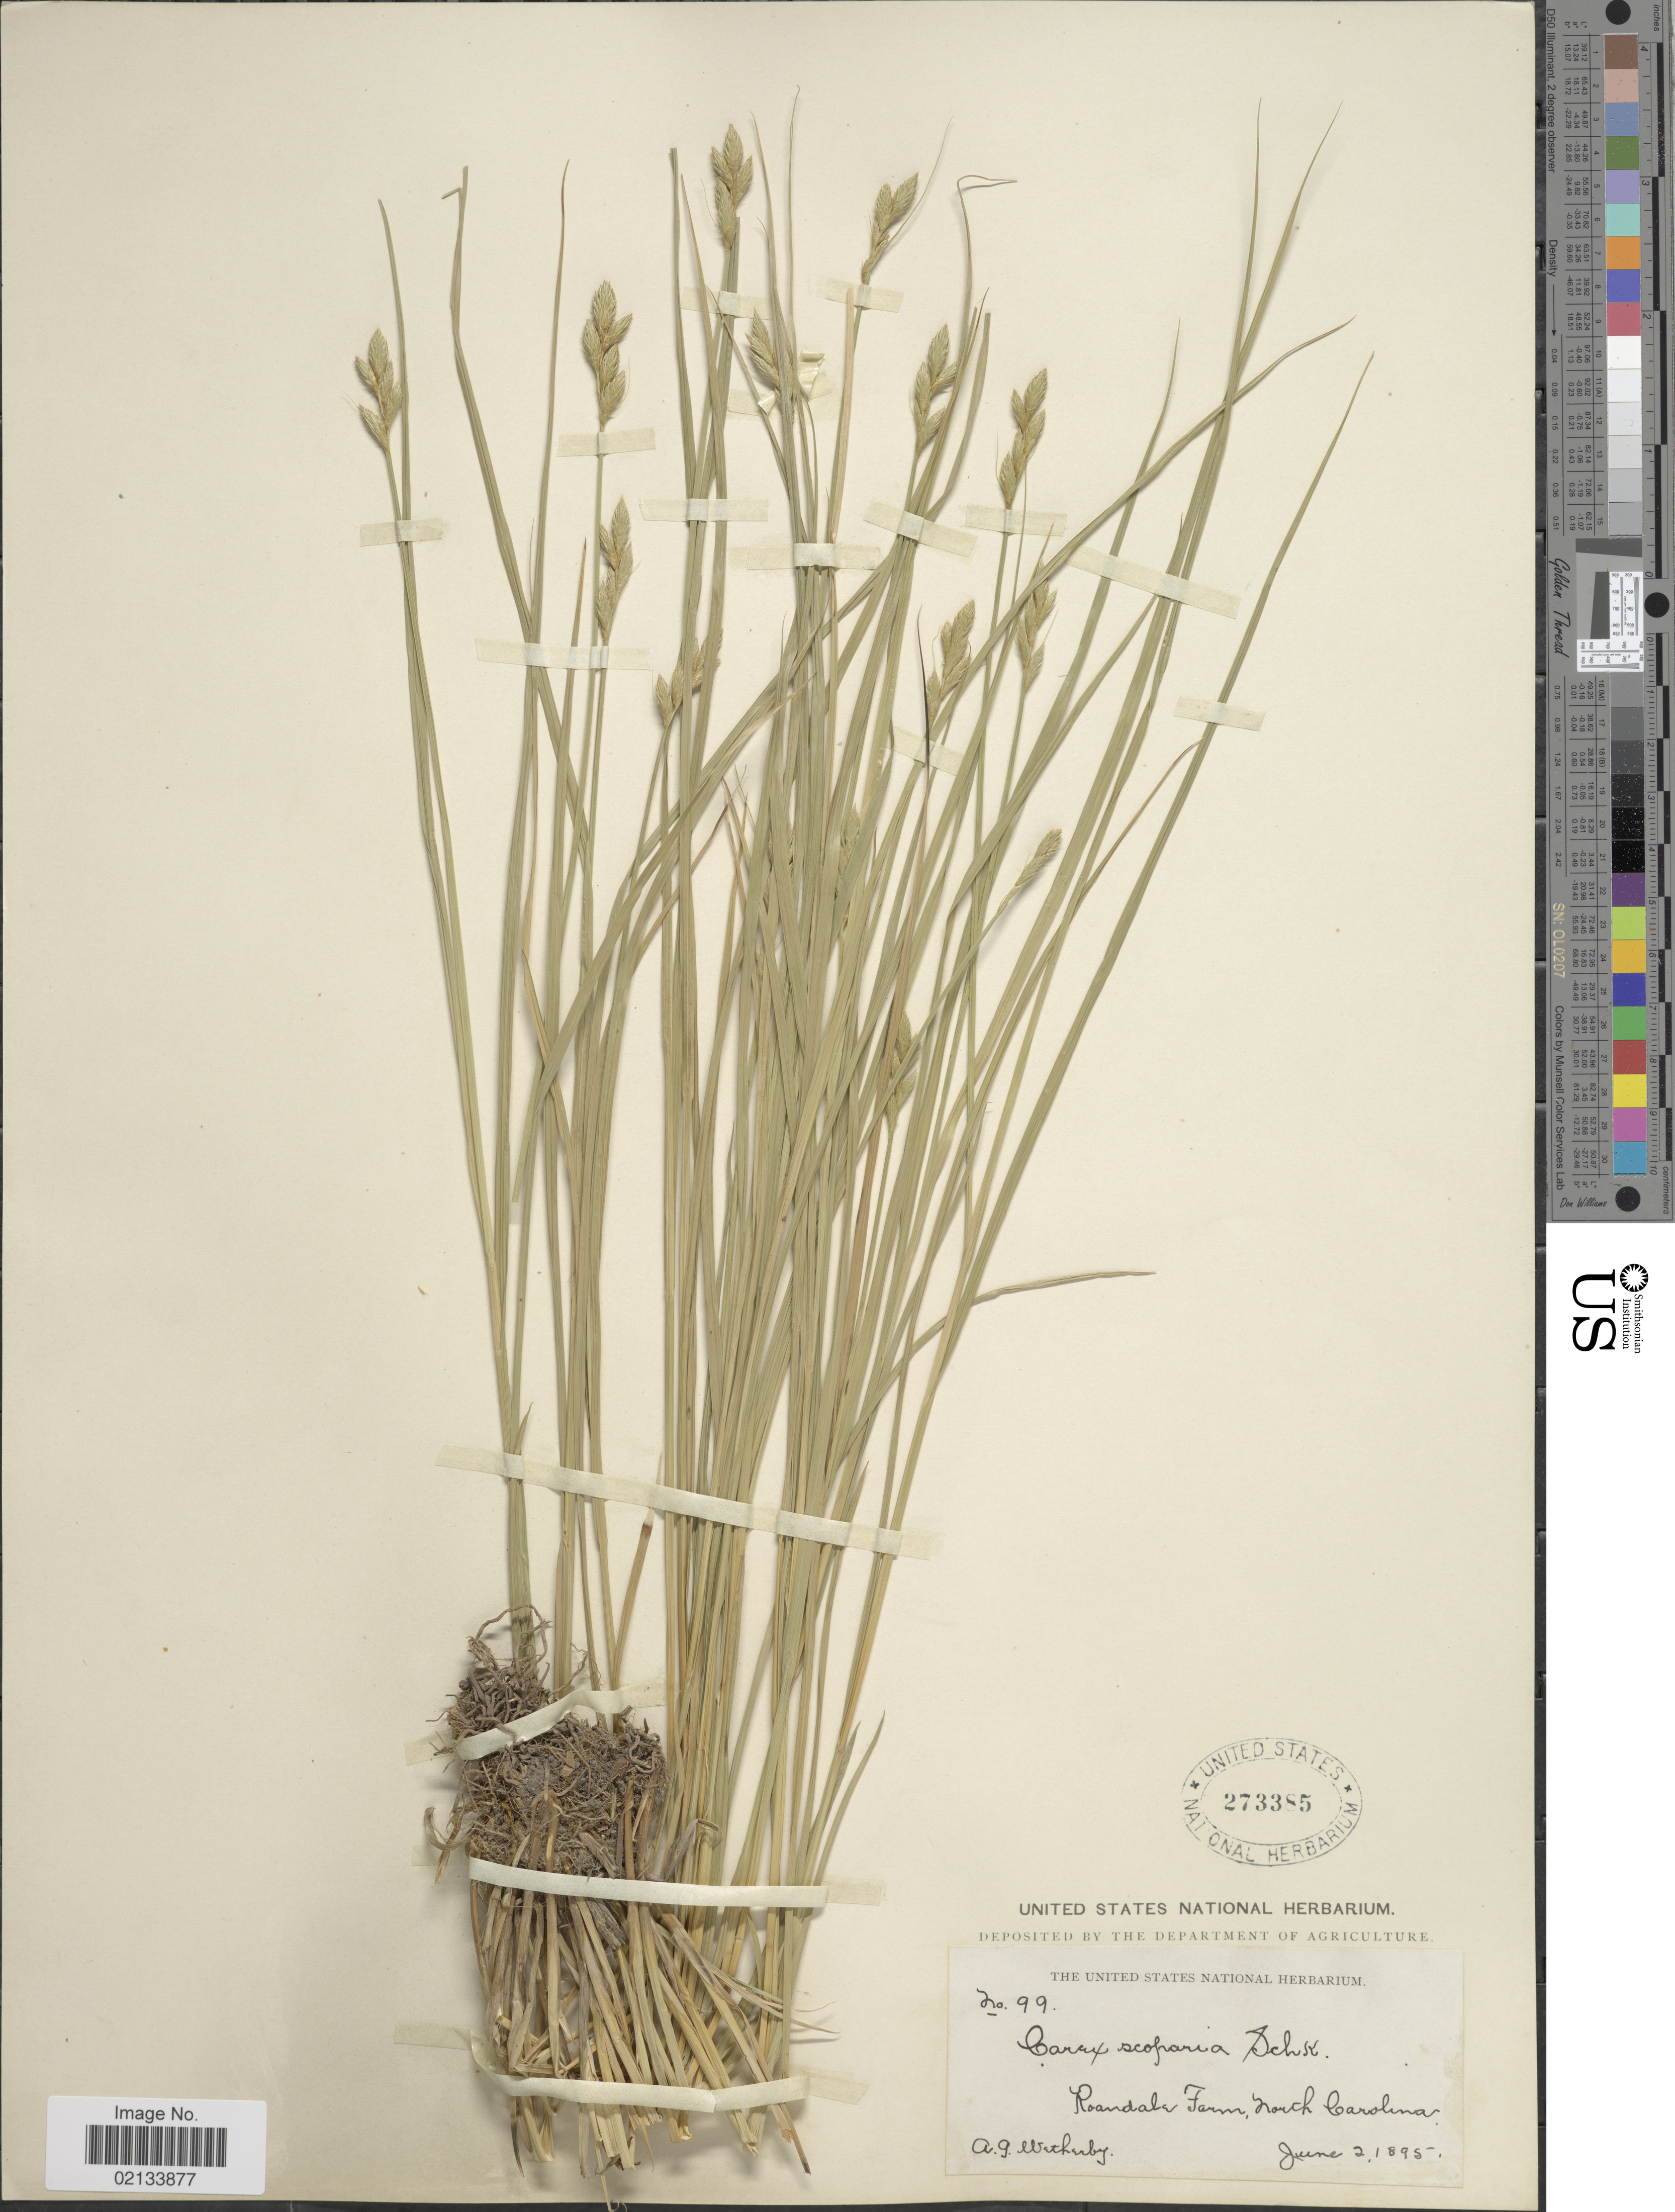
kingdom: Plantae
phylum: Tracheophyta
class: Liliopsida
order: Poales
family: Cyperaceae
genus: Carex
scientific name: Carex scoparia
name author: Schkuhr ex Willd.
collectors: A. Wetherby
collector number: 99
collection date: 1895-06-02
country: United States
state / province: North Carolina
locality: Roandale Farm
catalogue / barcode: US 273385